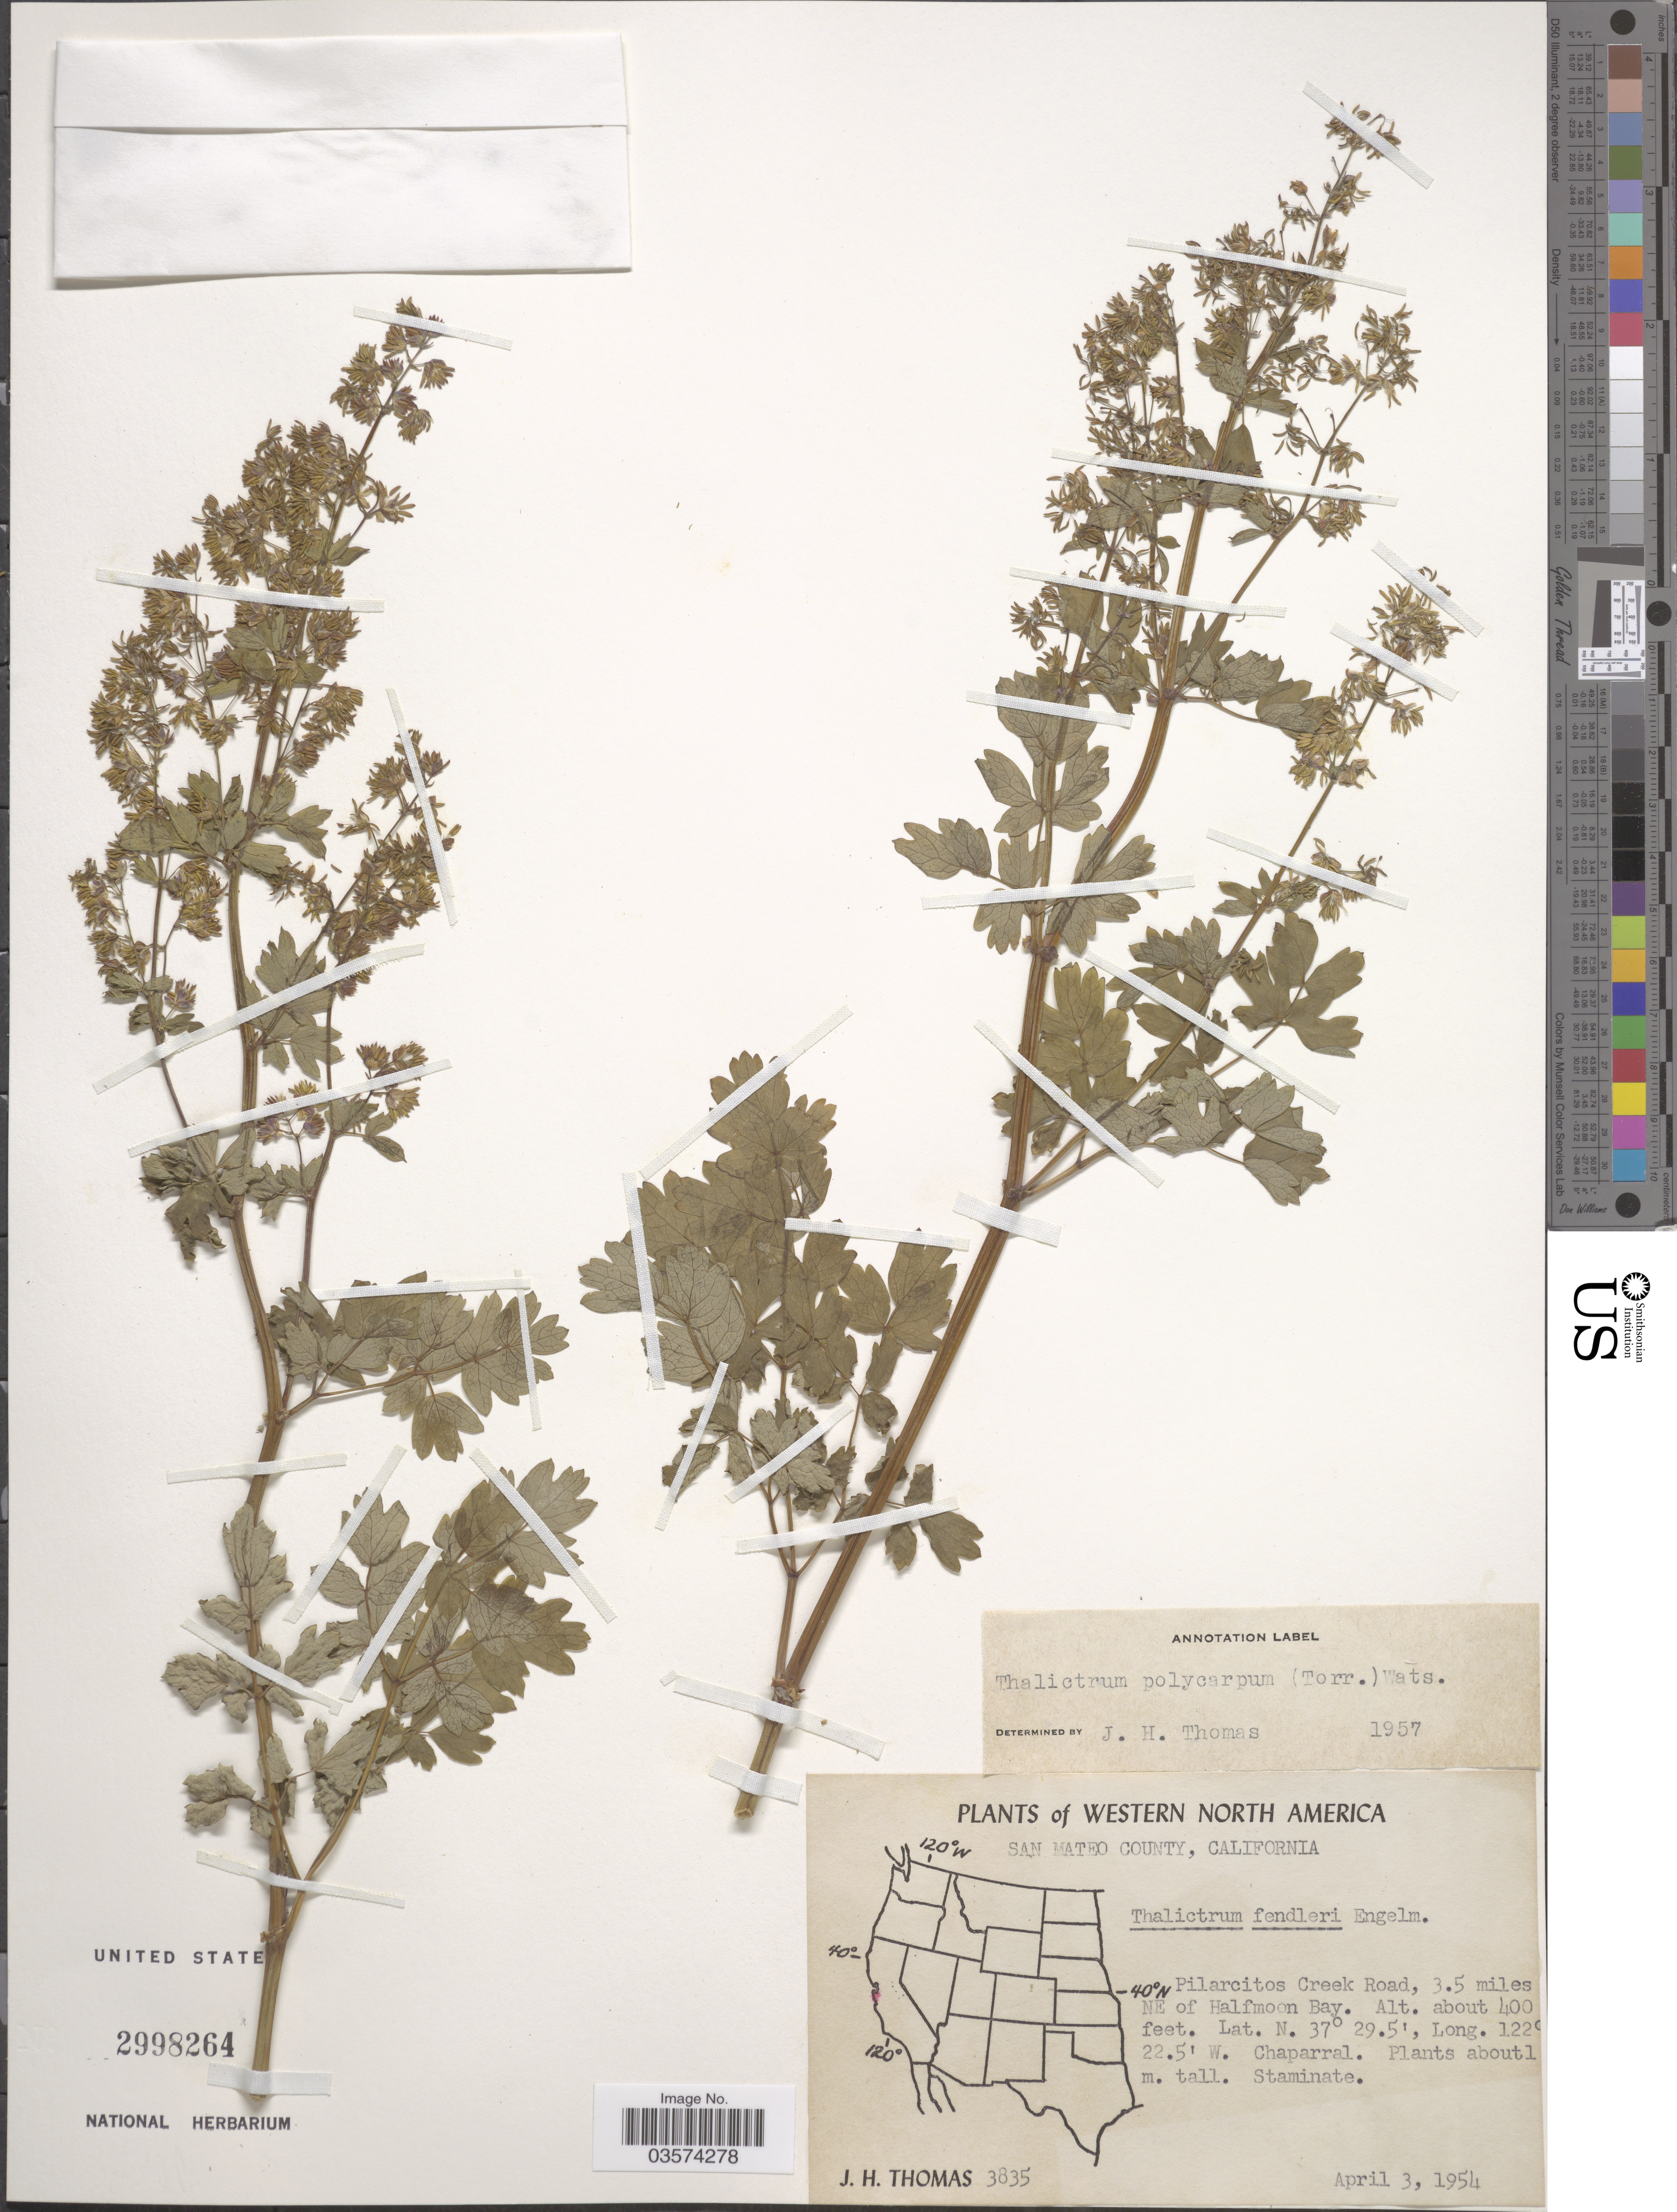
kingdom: Plantae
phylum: Tracheophyta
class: Magnoliopsida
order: Ranunculales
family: Ranunculaceae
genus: Thalictrum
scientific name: Thalictrum polycarpum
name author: (Torr.) S. Watson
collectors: J. H. Thomas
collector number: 3835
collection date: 1954-04-03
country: United States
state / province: California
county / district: San Mateo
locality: San Mateo County. Pilarcitos Creek Road, 3.5 miles NE of Halfmoon Bay.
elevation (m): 122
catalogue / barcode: US 2998264